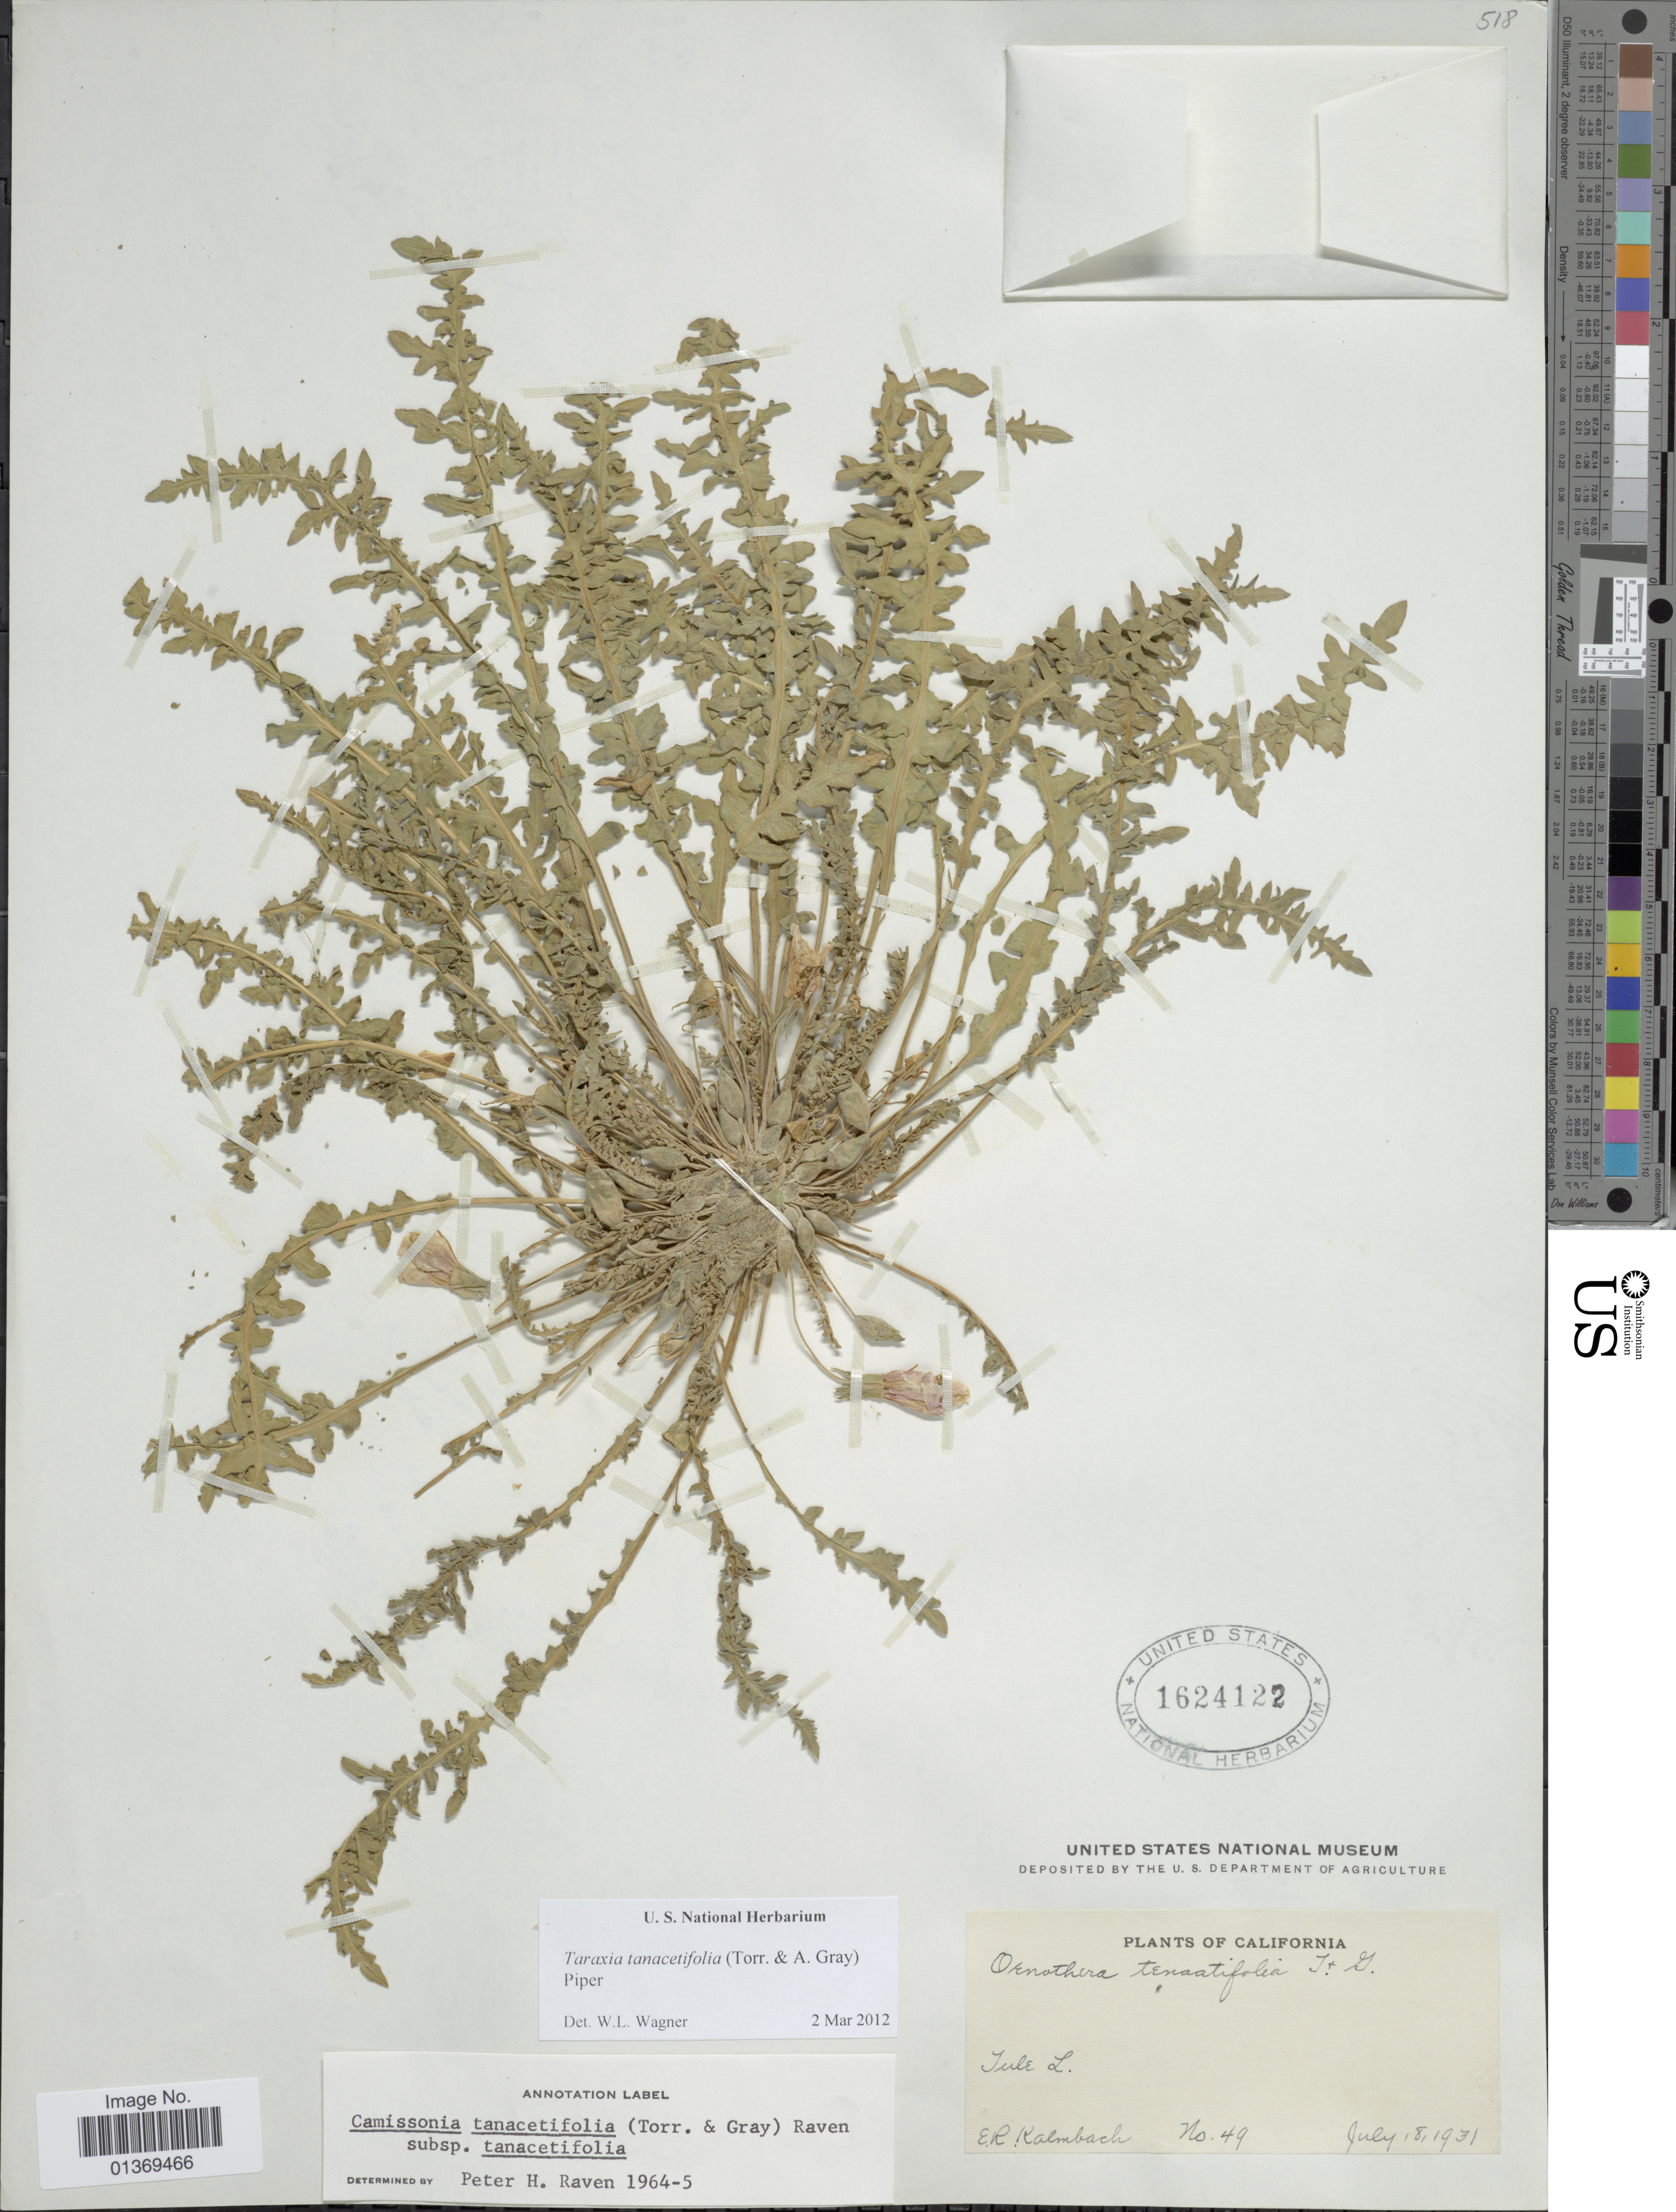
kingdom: Plantae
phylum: Tracheophyta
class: Magnoliopsida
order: Myrtales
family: Onagraceae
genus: Taraxia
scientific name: Taraxia tanacetifolia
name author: (Torr. & A. Gray) Piper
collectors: E. Kalmbach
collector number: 49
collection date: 1931-07-18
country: United States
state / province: California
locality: Tule L.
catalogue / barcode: US 1624122